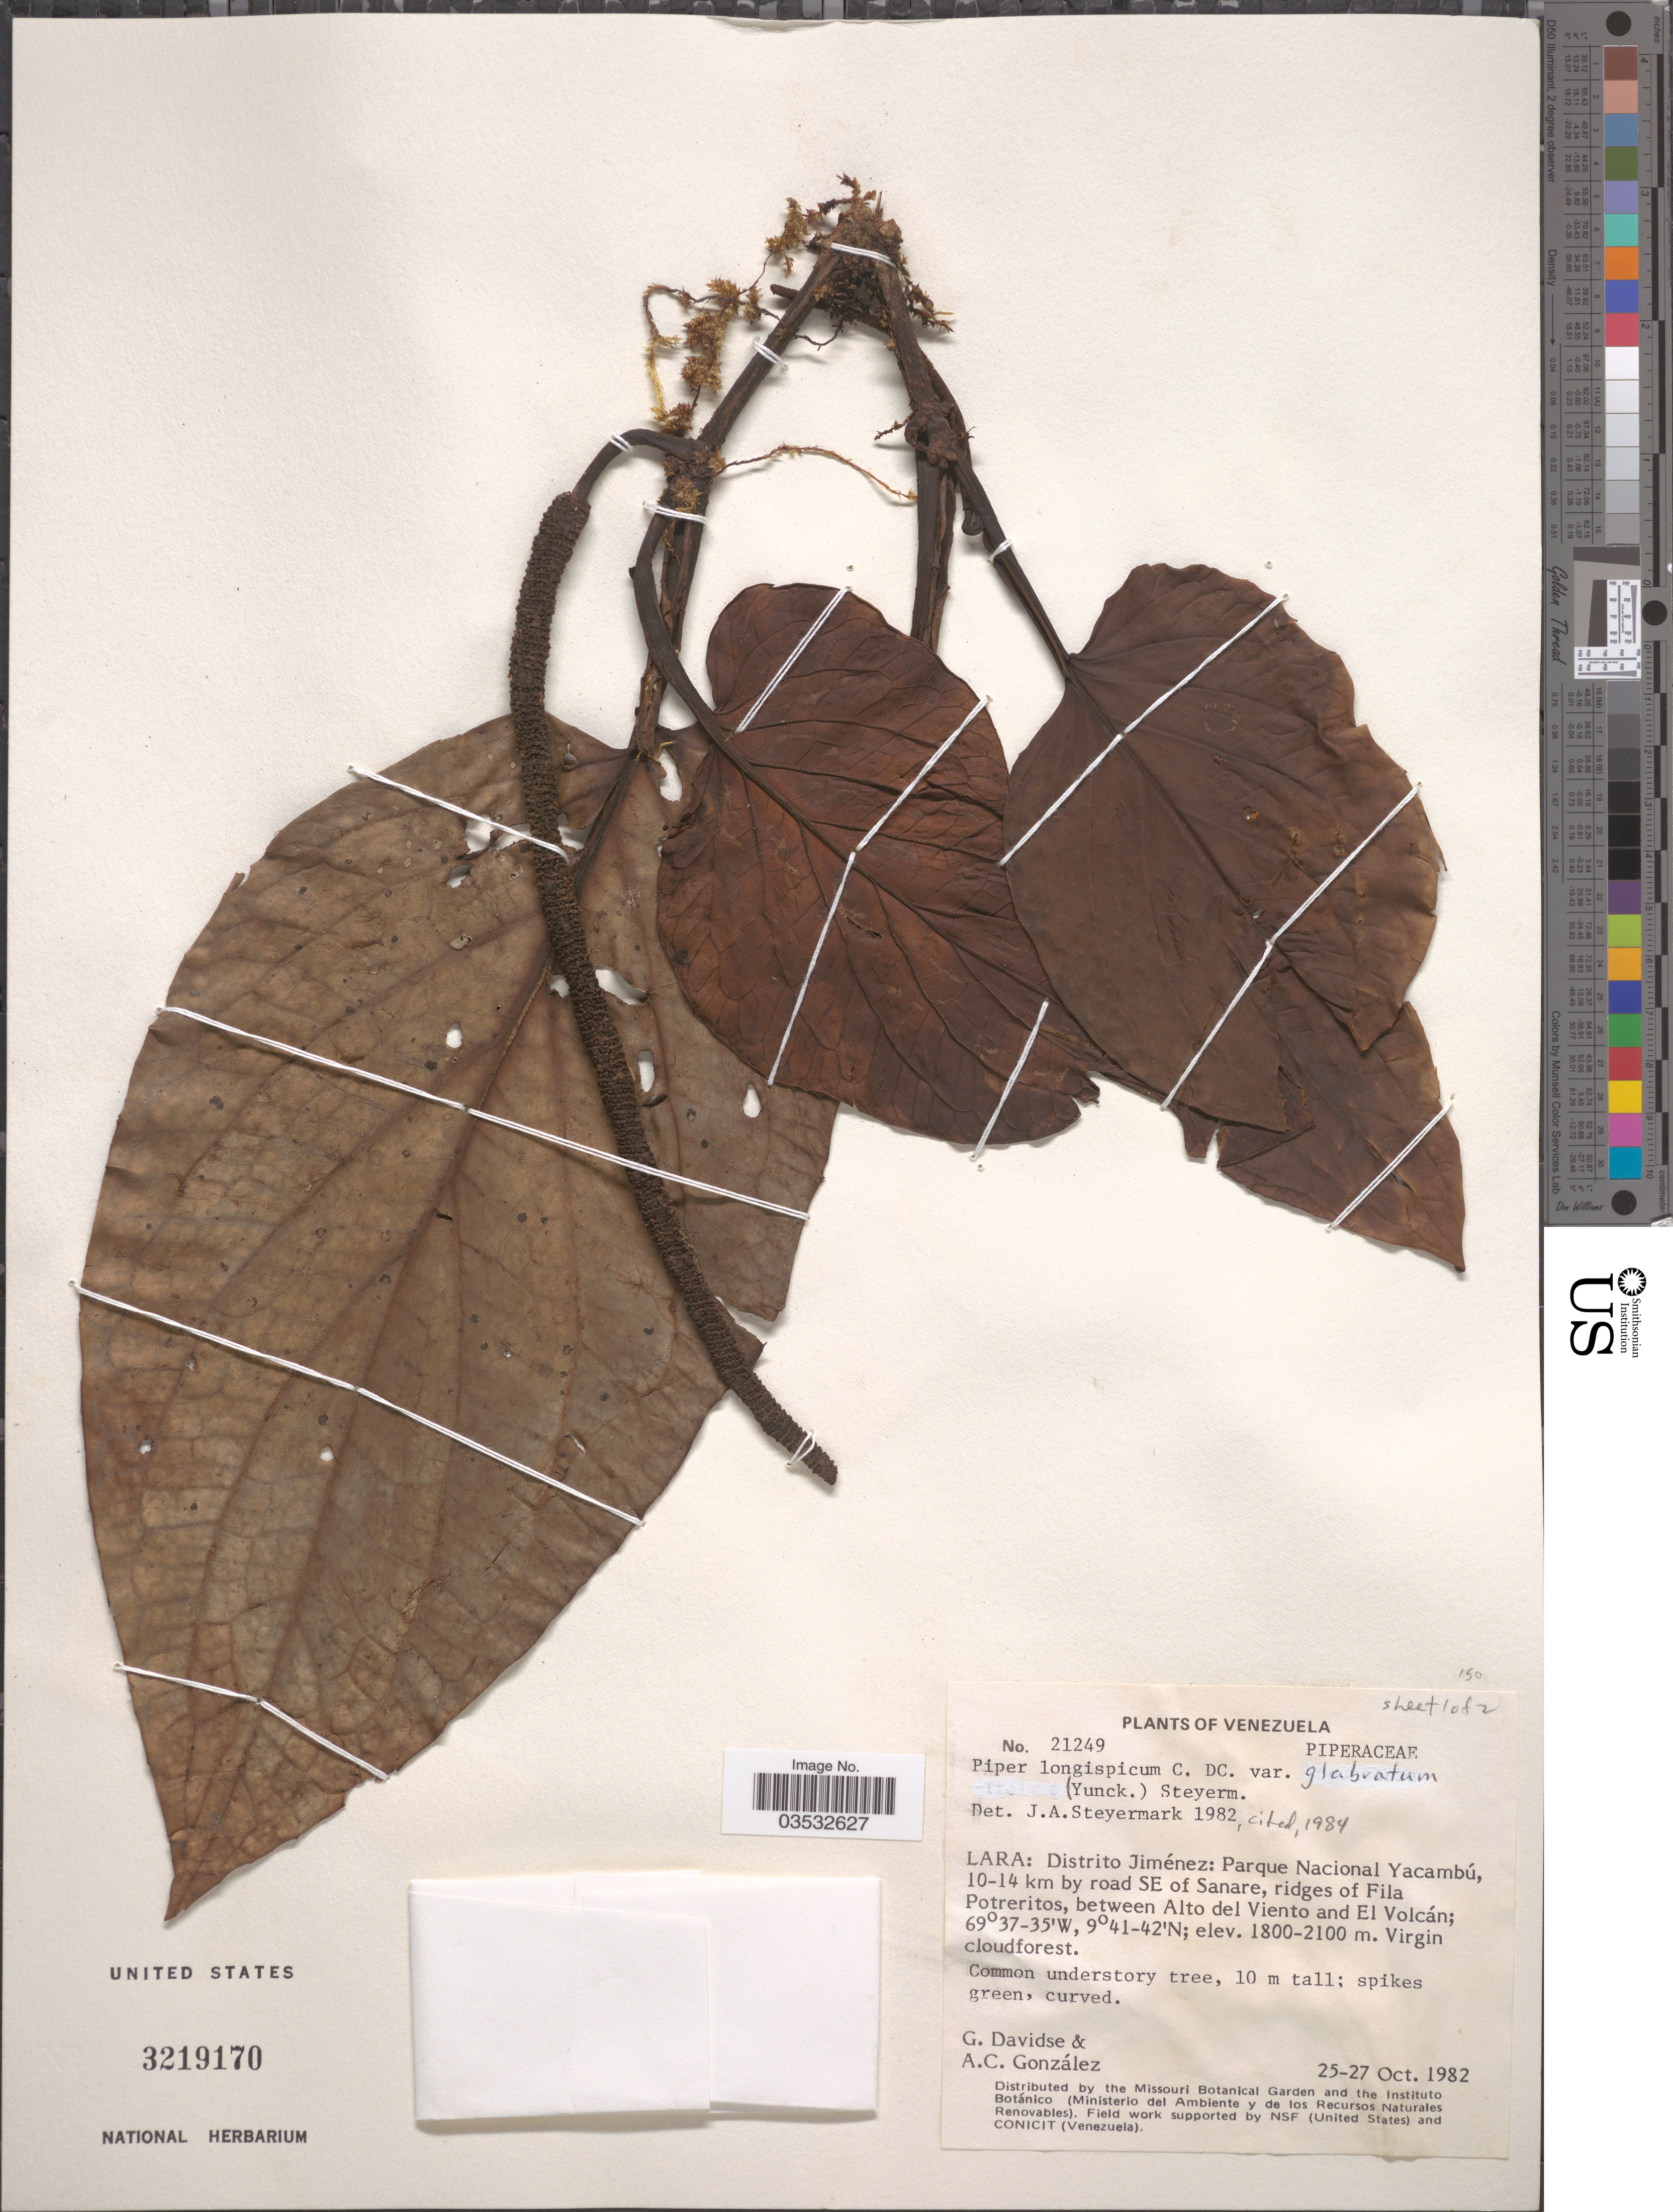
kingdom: Plantae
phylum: Tracheophyta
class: Magnoliopsida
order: Piperales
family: Piperaceae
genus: Piper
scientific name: Piper longispicum var. glabratum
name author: (Yunck.) Steyerm.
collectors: G. Davidse & A. C. González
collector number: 21249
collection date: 1982-10-25/1982-10-27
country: Venezuela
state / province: Lara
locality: Distrito Jiménez: Parque Nacional Yacambú. 10-14 km by road SE of Sanare, ridges of Fila Potreritos, between Alto del Viento and El Volcán.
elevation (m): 1800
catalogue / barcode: US 3219170